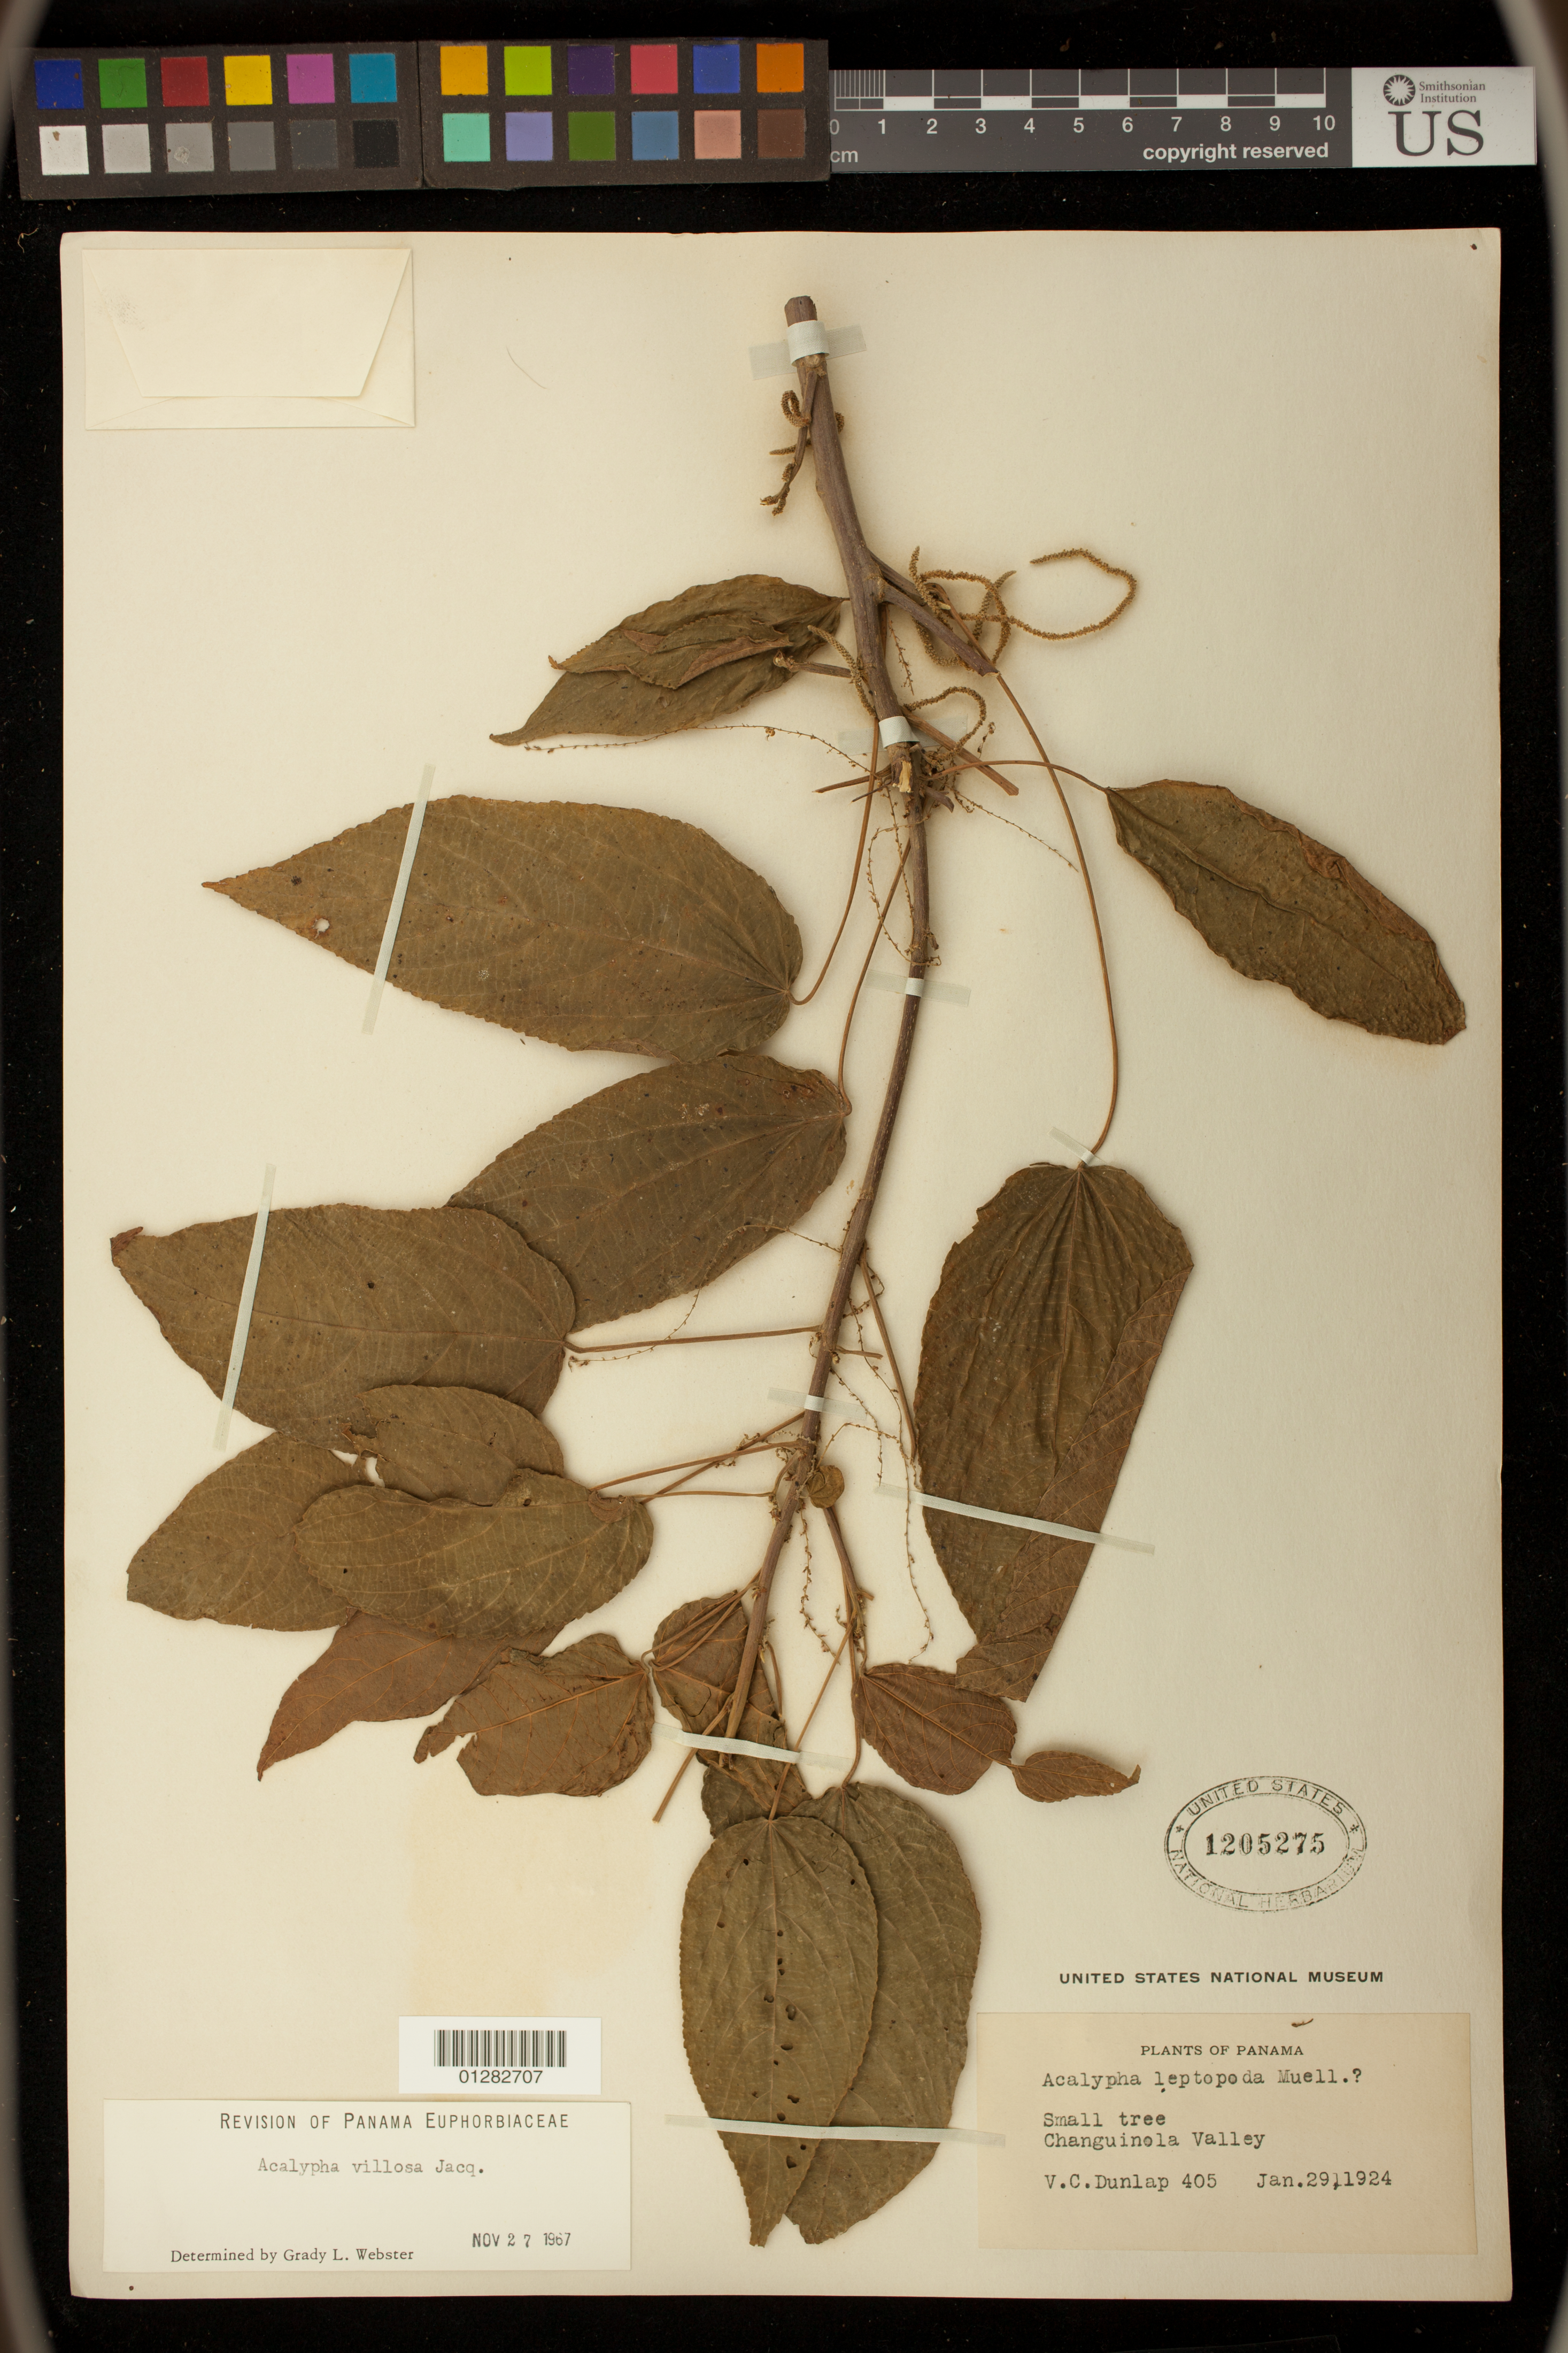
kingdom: Plantae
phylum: Tracheophyta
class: Magnoliopsida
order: Malpighiales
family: Euphorbiaceae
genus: Acalypha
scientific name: Acalypha villosa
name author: Jacq.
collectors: G. F. Gaumer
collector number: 405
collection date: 1924-01-29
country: Panama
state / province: Bocas del Toro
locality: Changuinola Valley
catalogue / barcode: US 1205275